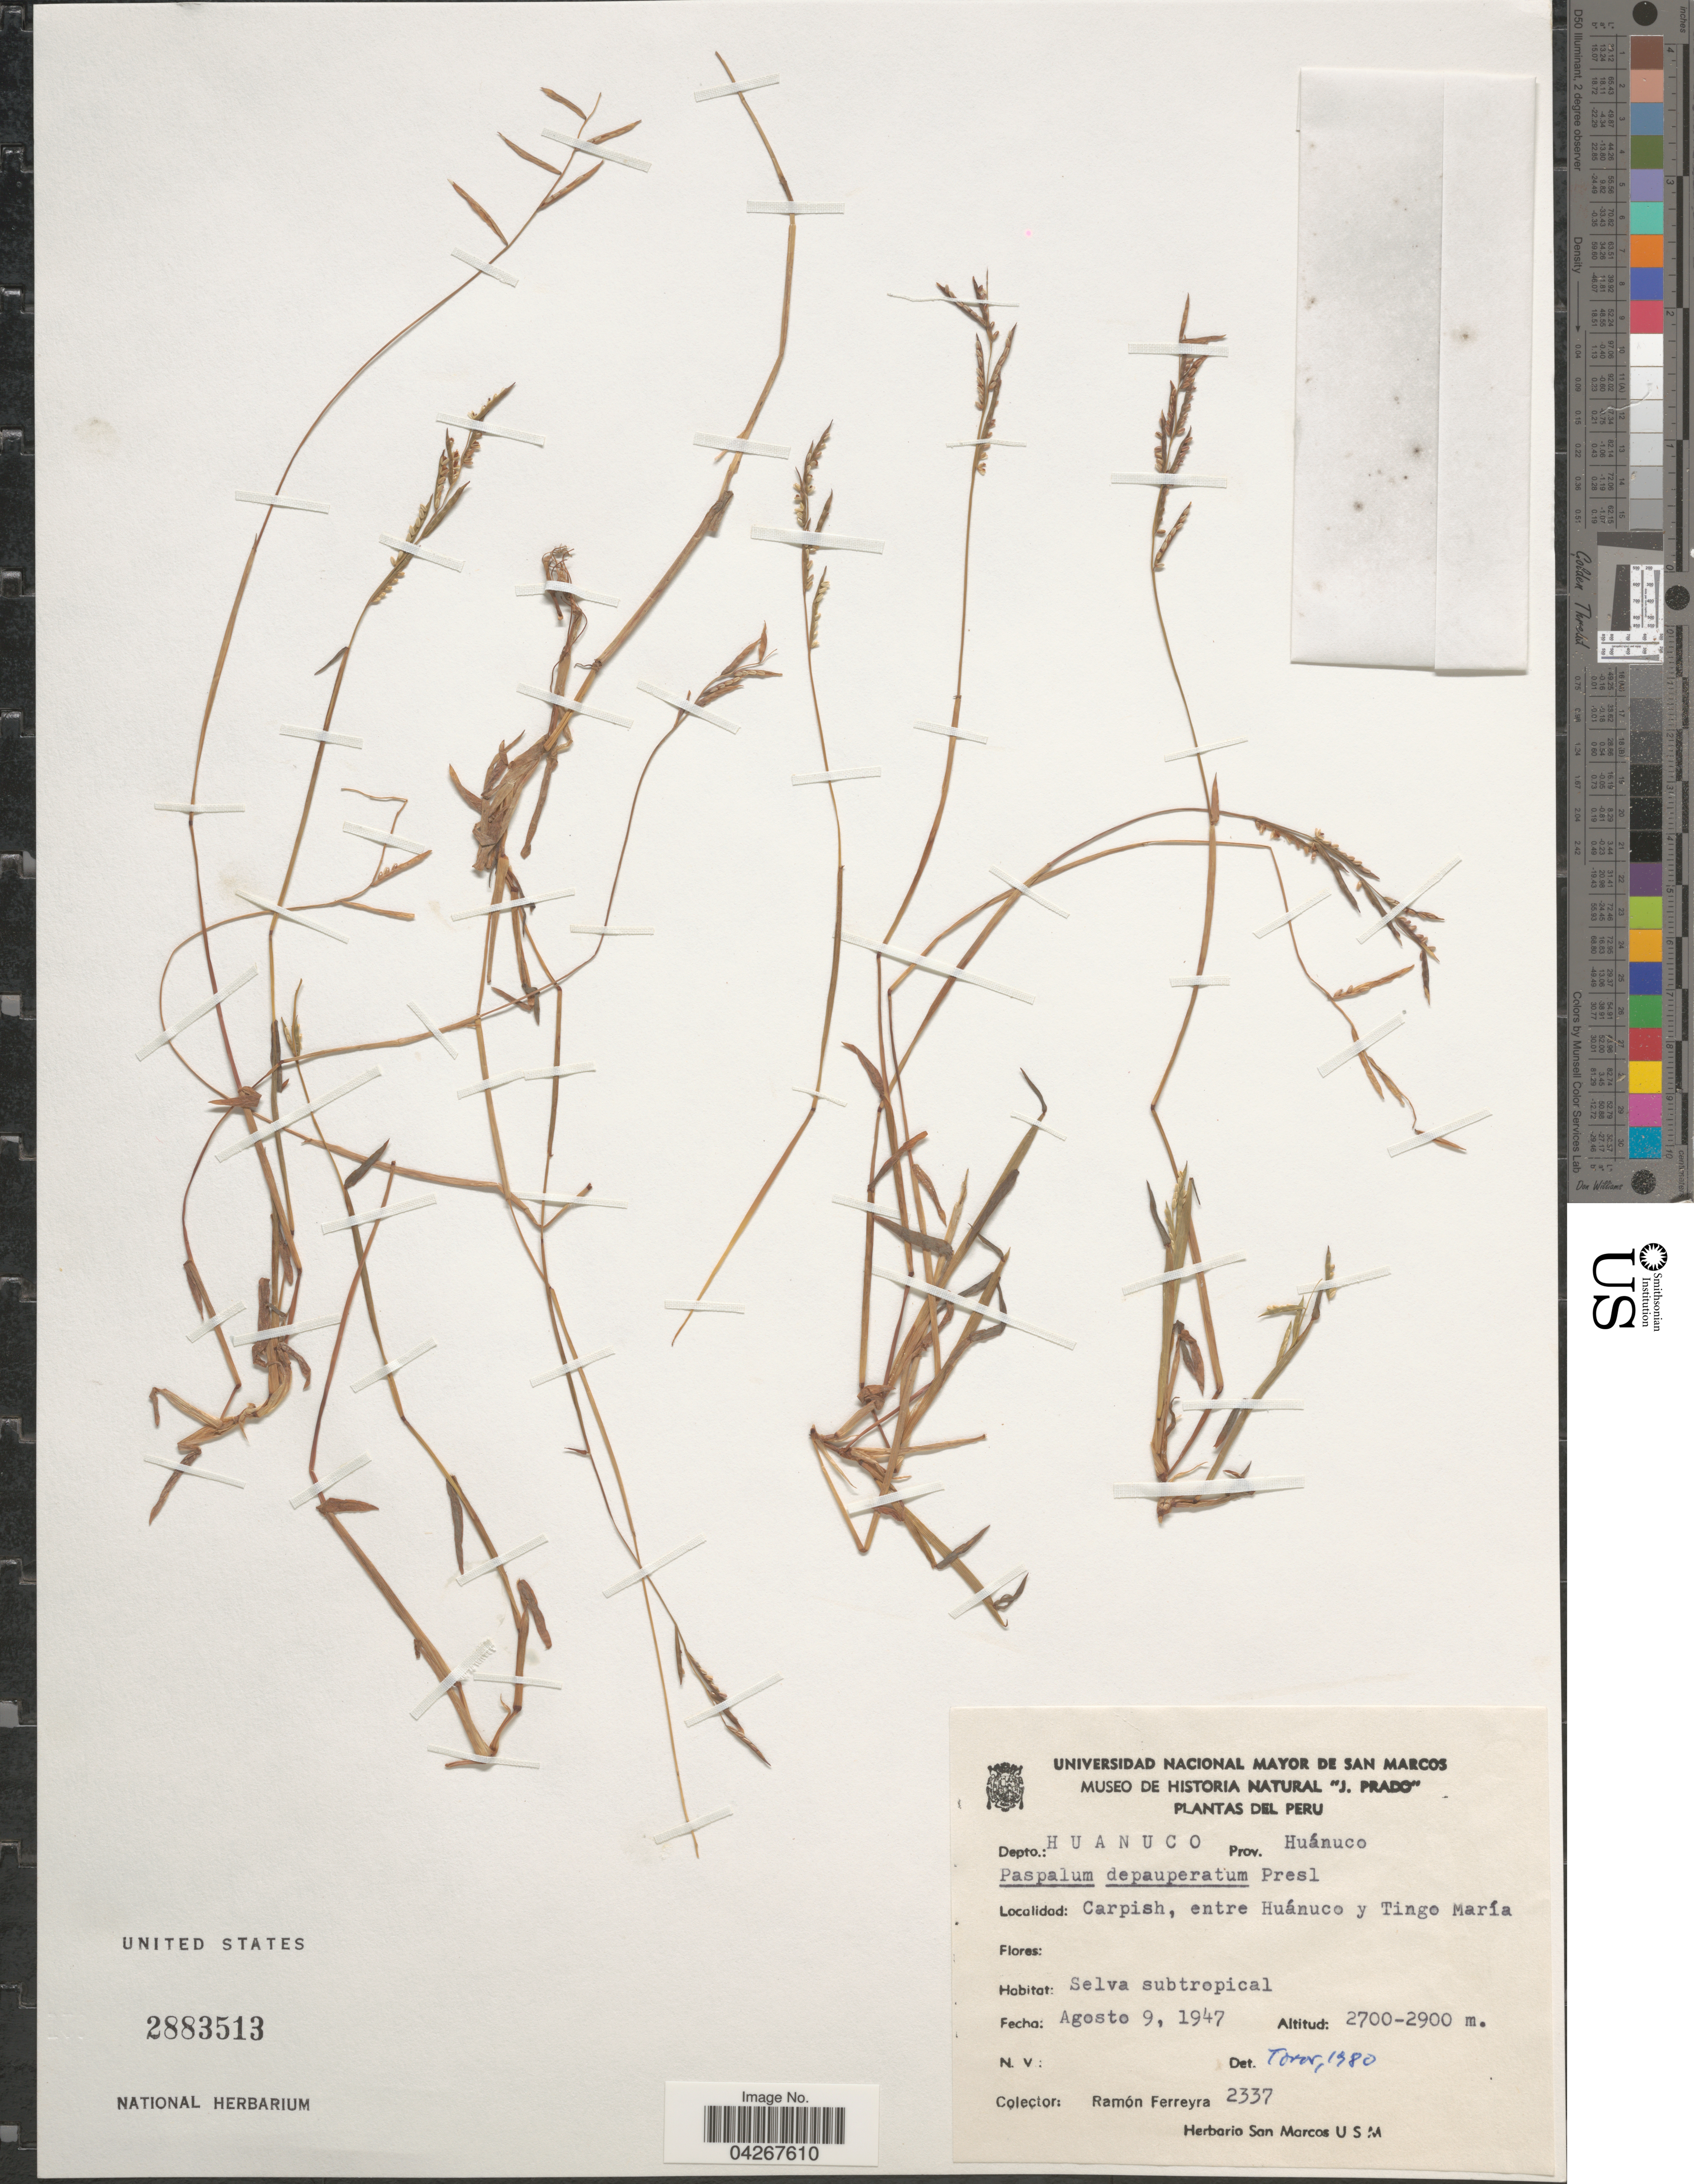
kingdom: Plantae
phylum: Tracheophyta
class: Liliopsida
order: Poales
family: Poaceae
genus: Paspalum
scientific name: Paspalum candidum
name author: (Humb. & Bonpl. ex Fleugge) Kunth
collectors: R. A. Ferreyra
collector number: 2337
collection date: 1947-08-09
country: Peru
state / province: Huánuco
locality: Depto.: Huanuco. Carpish, entre Huánuco y Tingo María. Selva subtropical.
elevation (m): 2700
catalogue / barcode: US 2883513